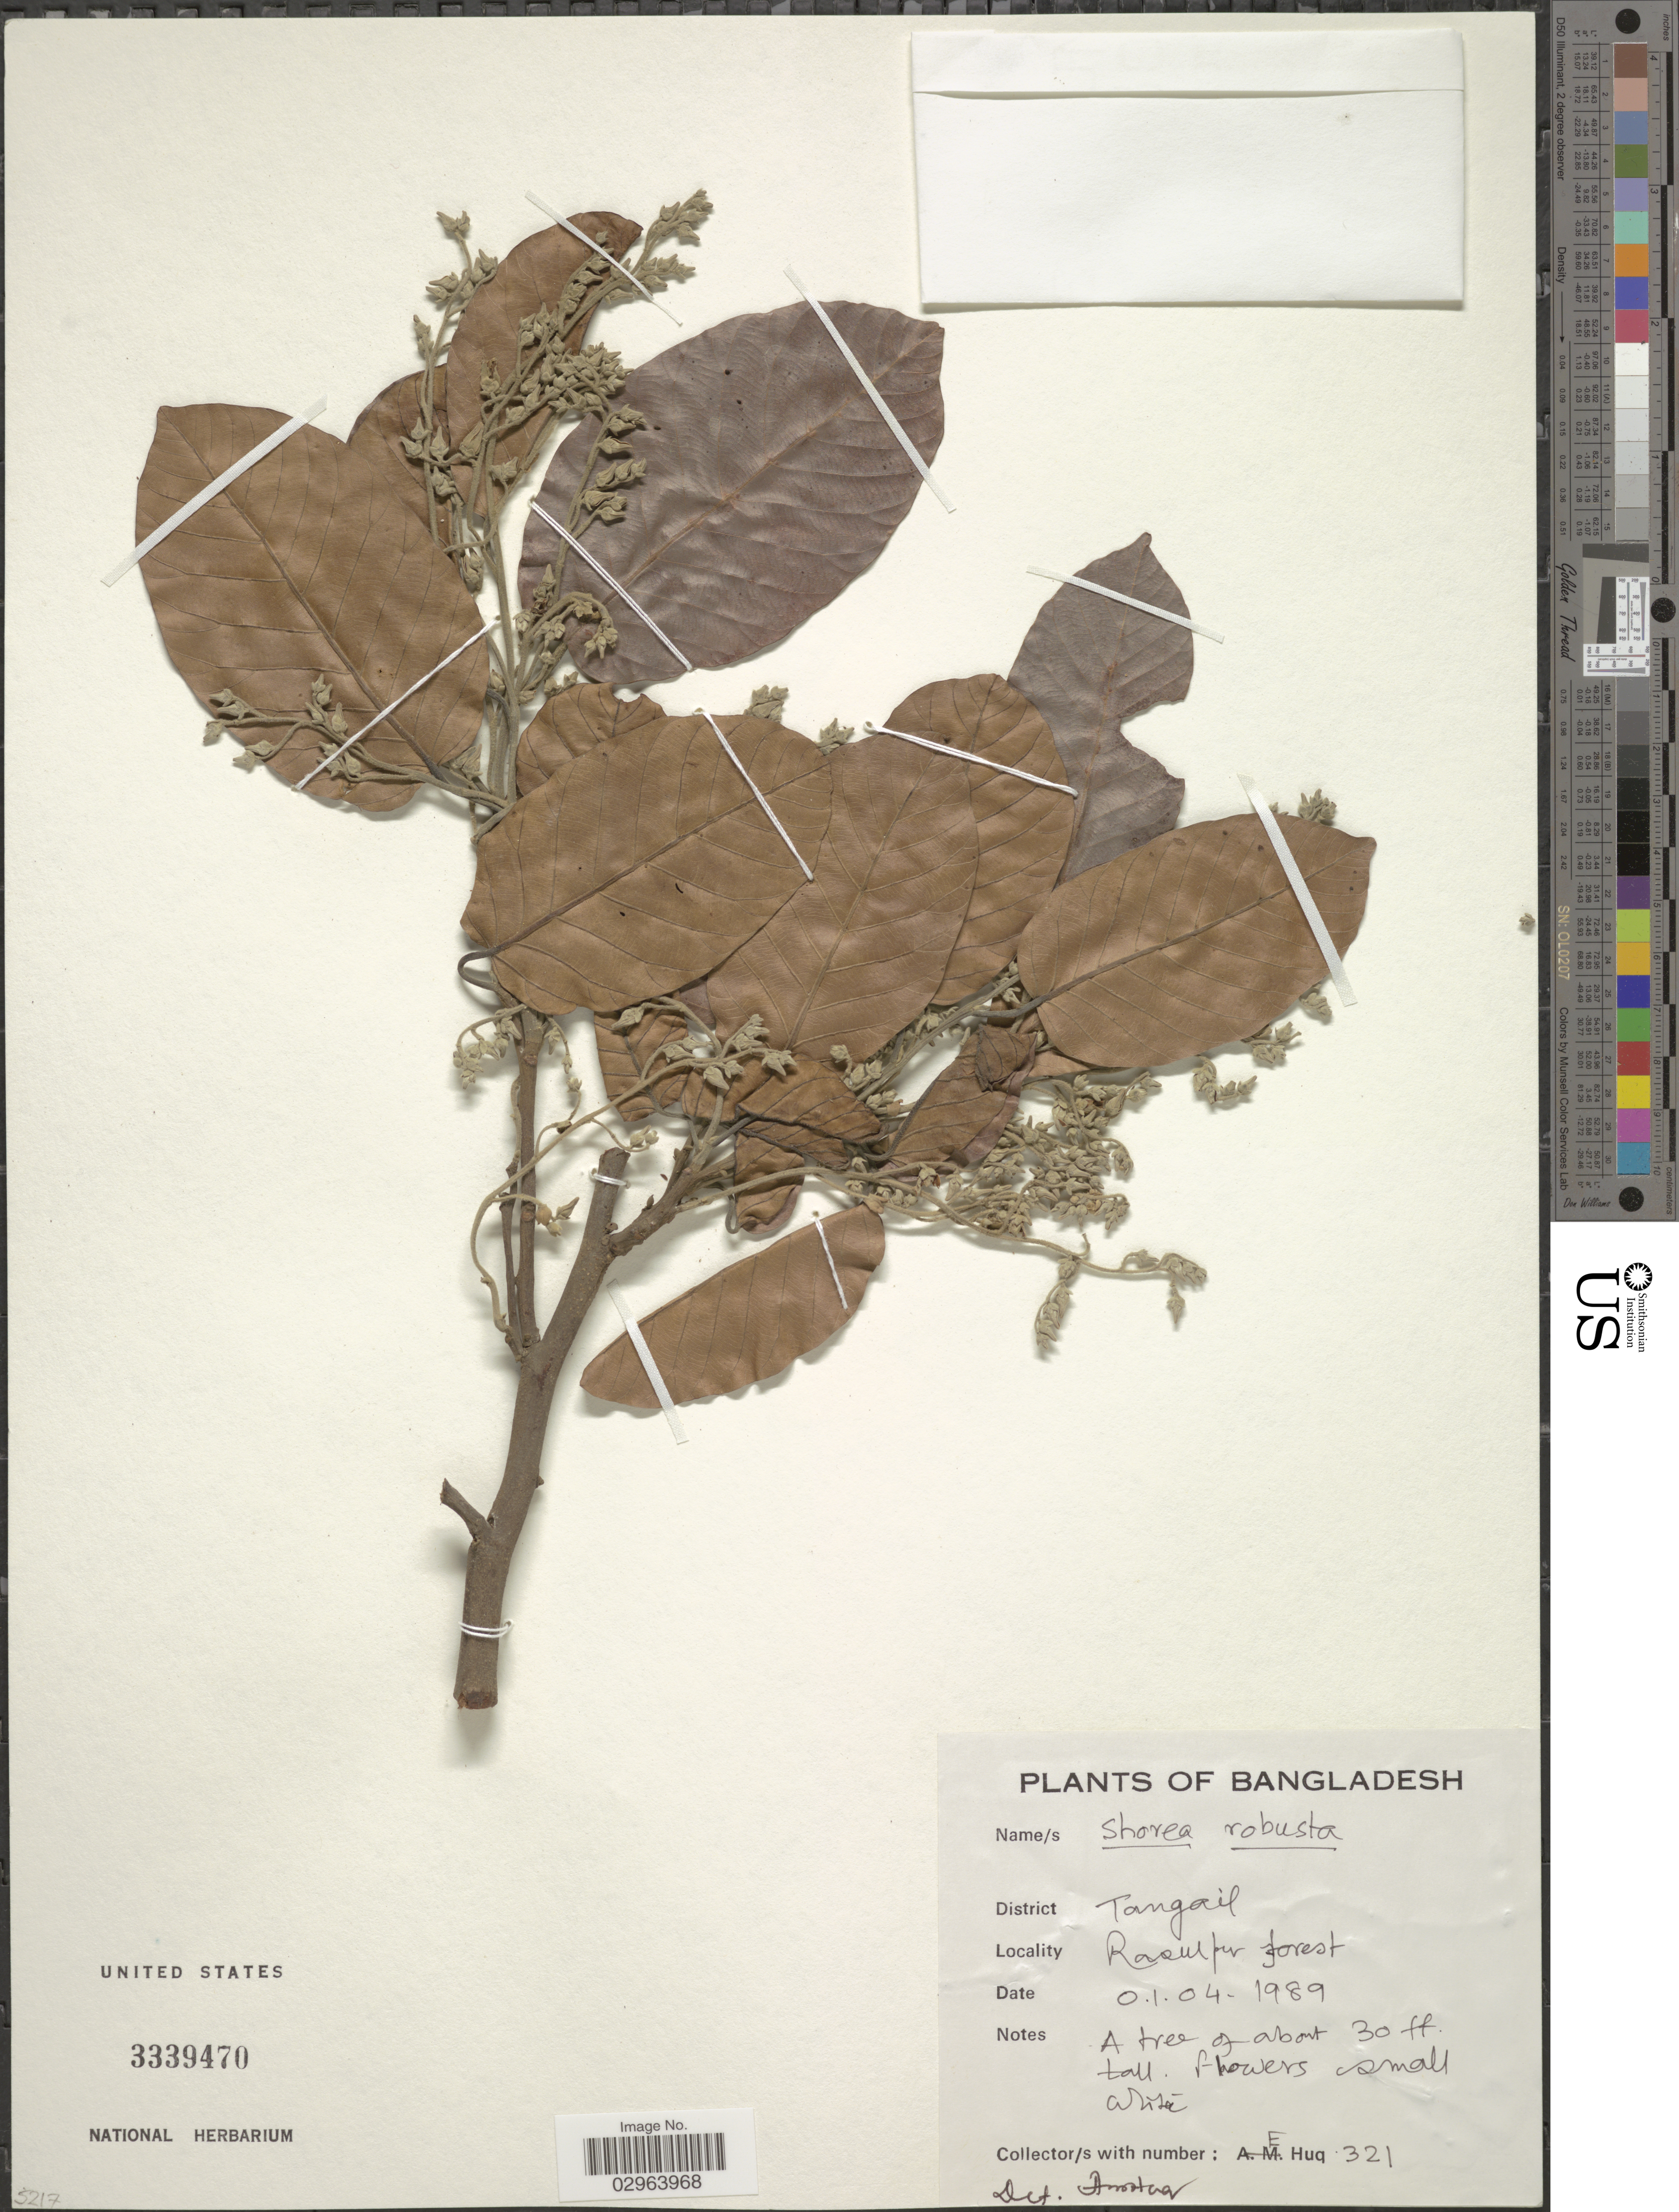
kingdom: Plantae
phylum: Tracheophyta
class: Magnoliopsida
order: Malvales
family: Dipterocarpaceae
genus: Shorea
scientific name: Shorea robusta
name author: C.F. Gaertn.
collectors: E. Hug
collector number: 321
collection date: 1989-04-01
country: Bangladesh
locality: District Tangail, Rasulpur forest.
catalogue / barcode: US 3339470